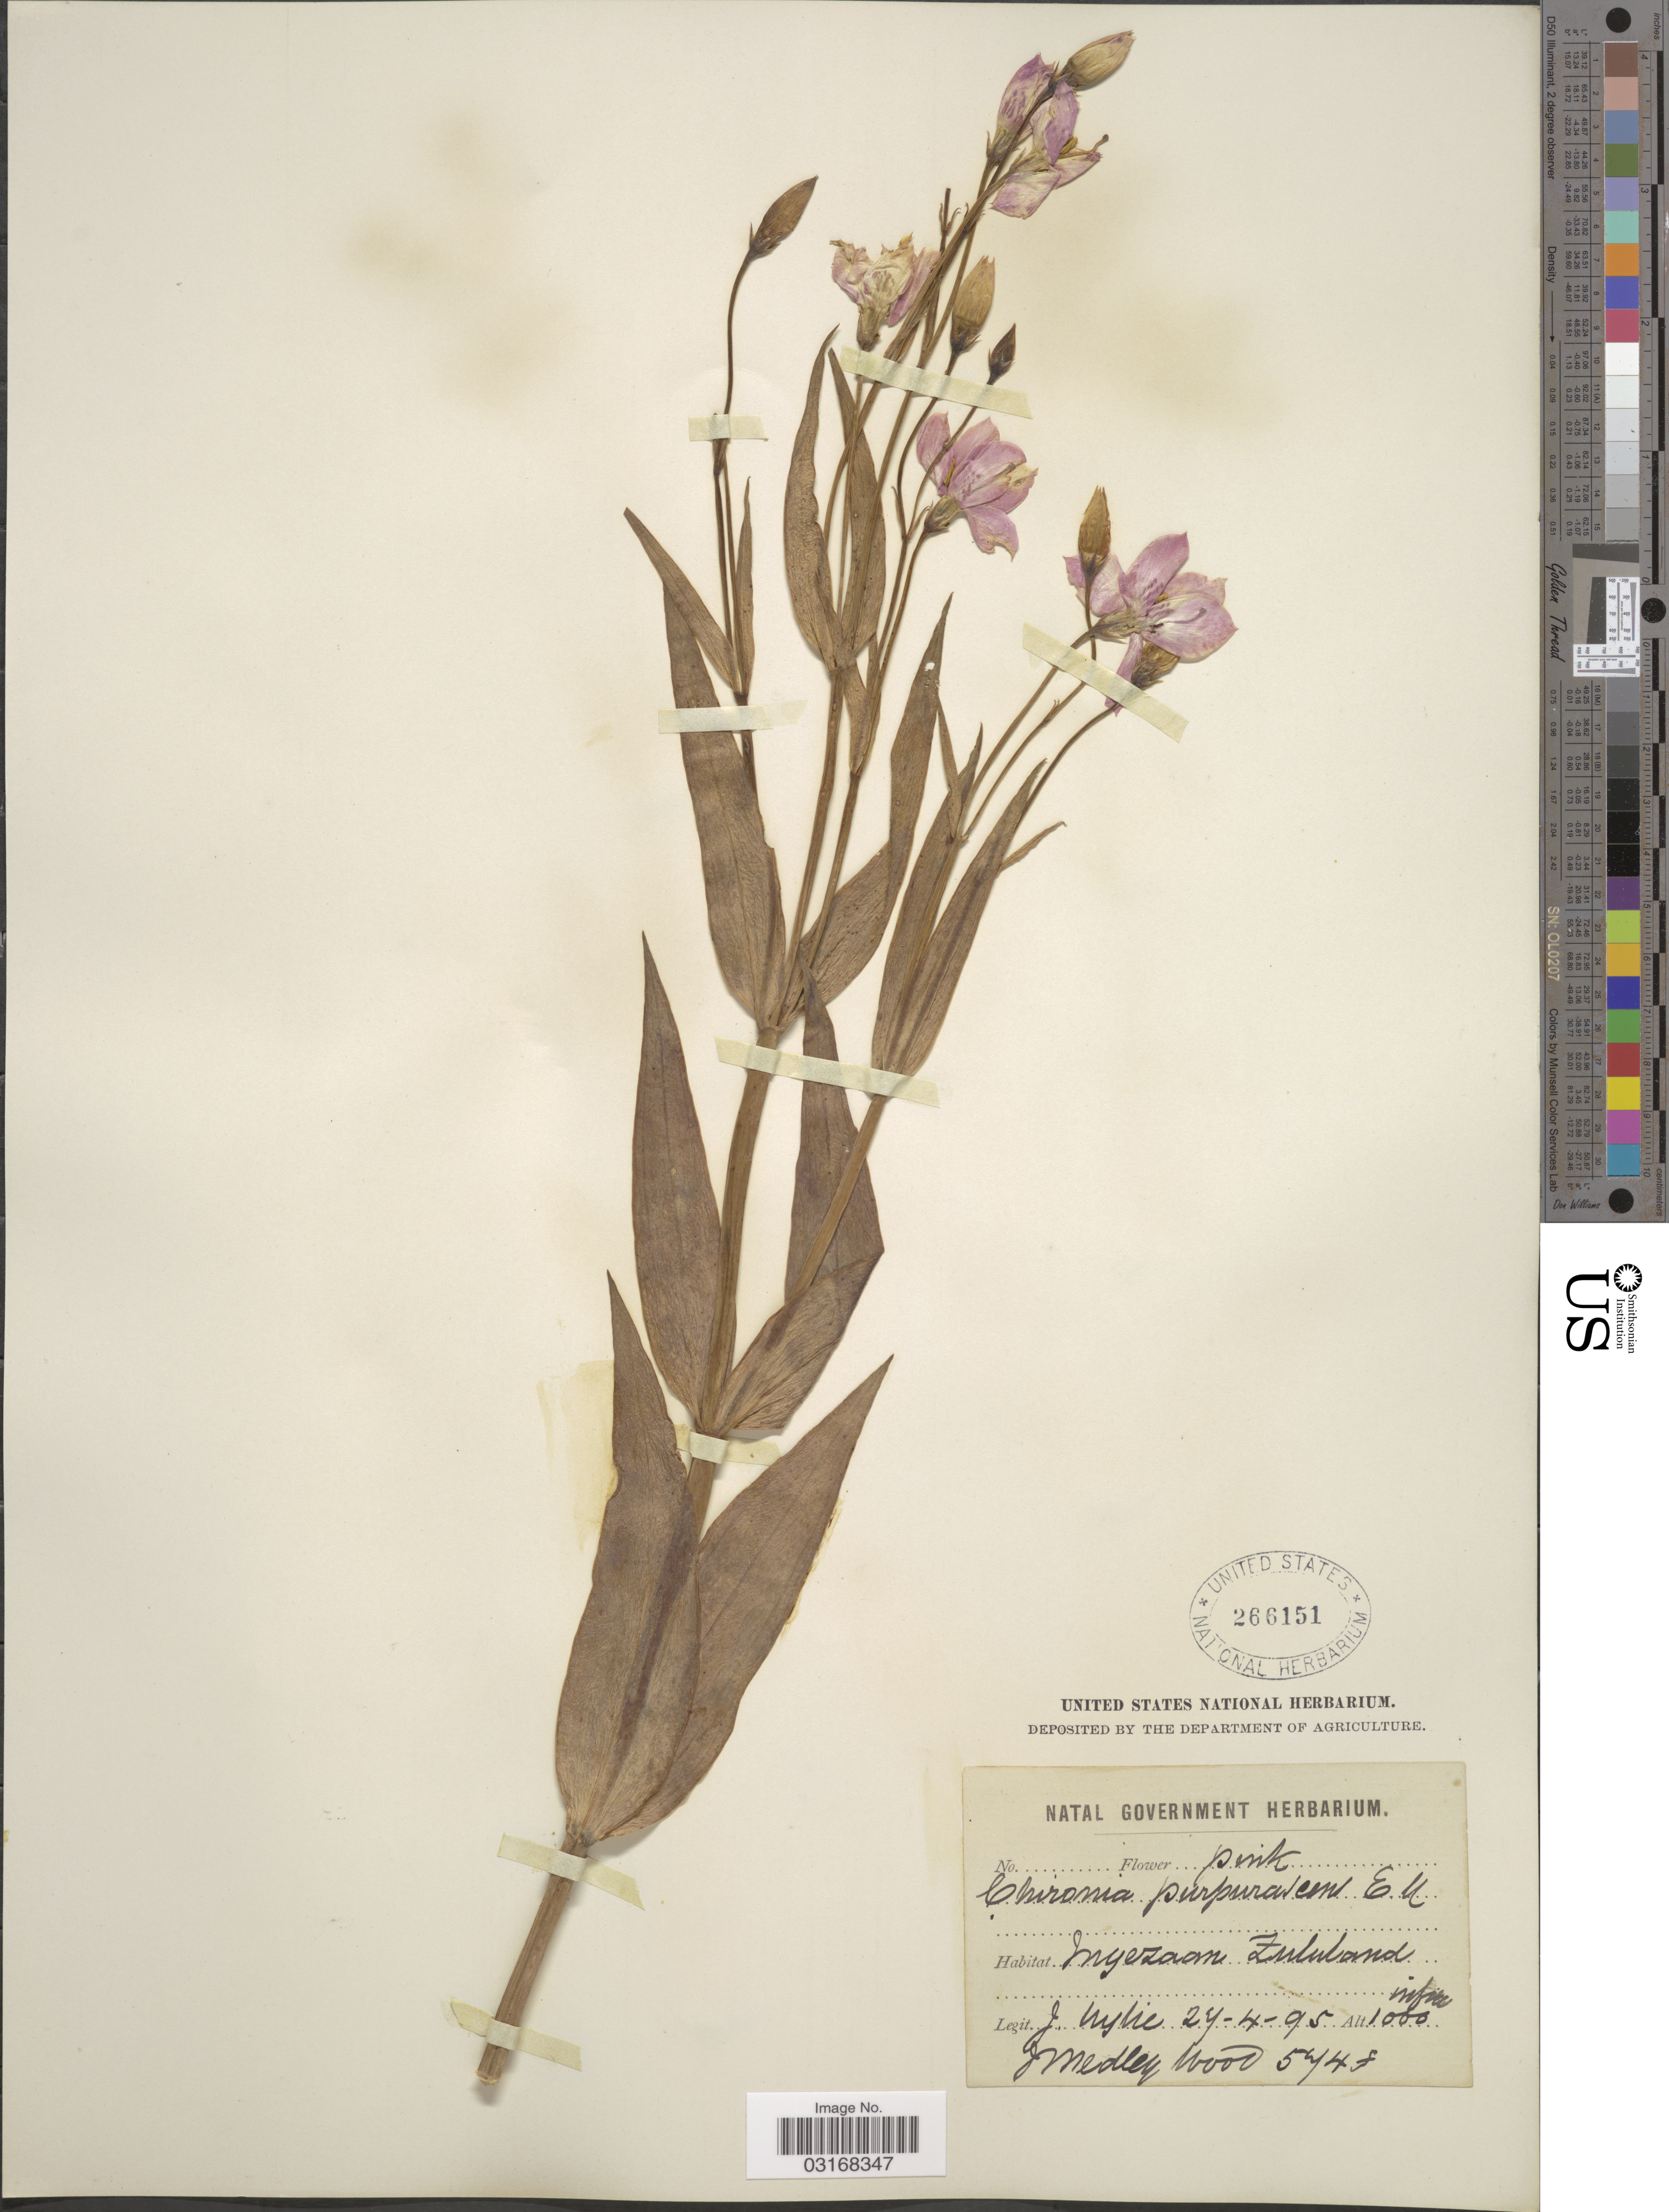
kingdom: Plantae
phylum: Tracheophyta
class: Magnoliopsida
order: Gentianales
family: Gentianaceae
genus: Chironia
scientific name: Chironia purpurascens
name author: Benth. & Hook. f.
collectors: J. Wylie & J. M. Wood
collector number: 5448*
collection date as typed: Transcribed d/m/y: 24/4/95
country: South Africa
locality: Inyezaan Zululand.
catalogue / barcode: US 266151